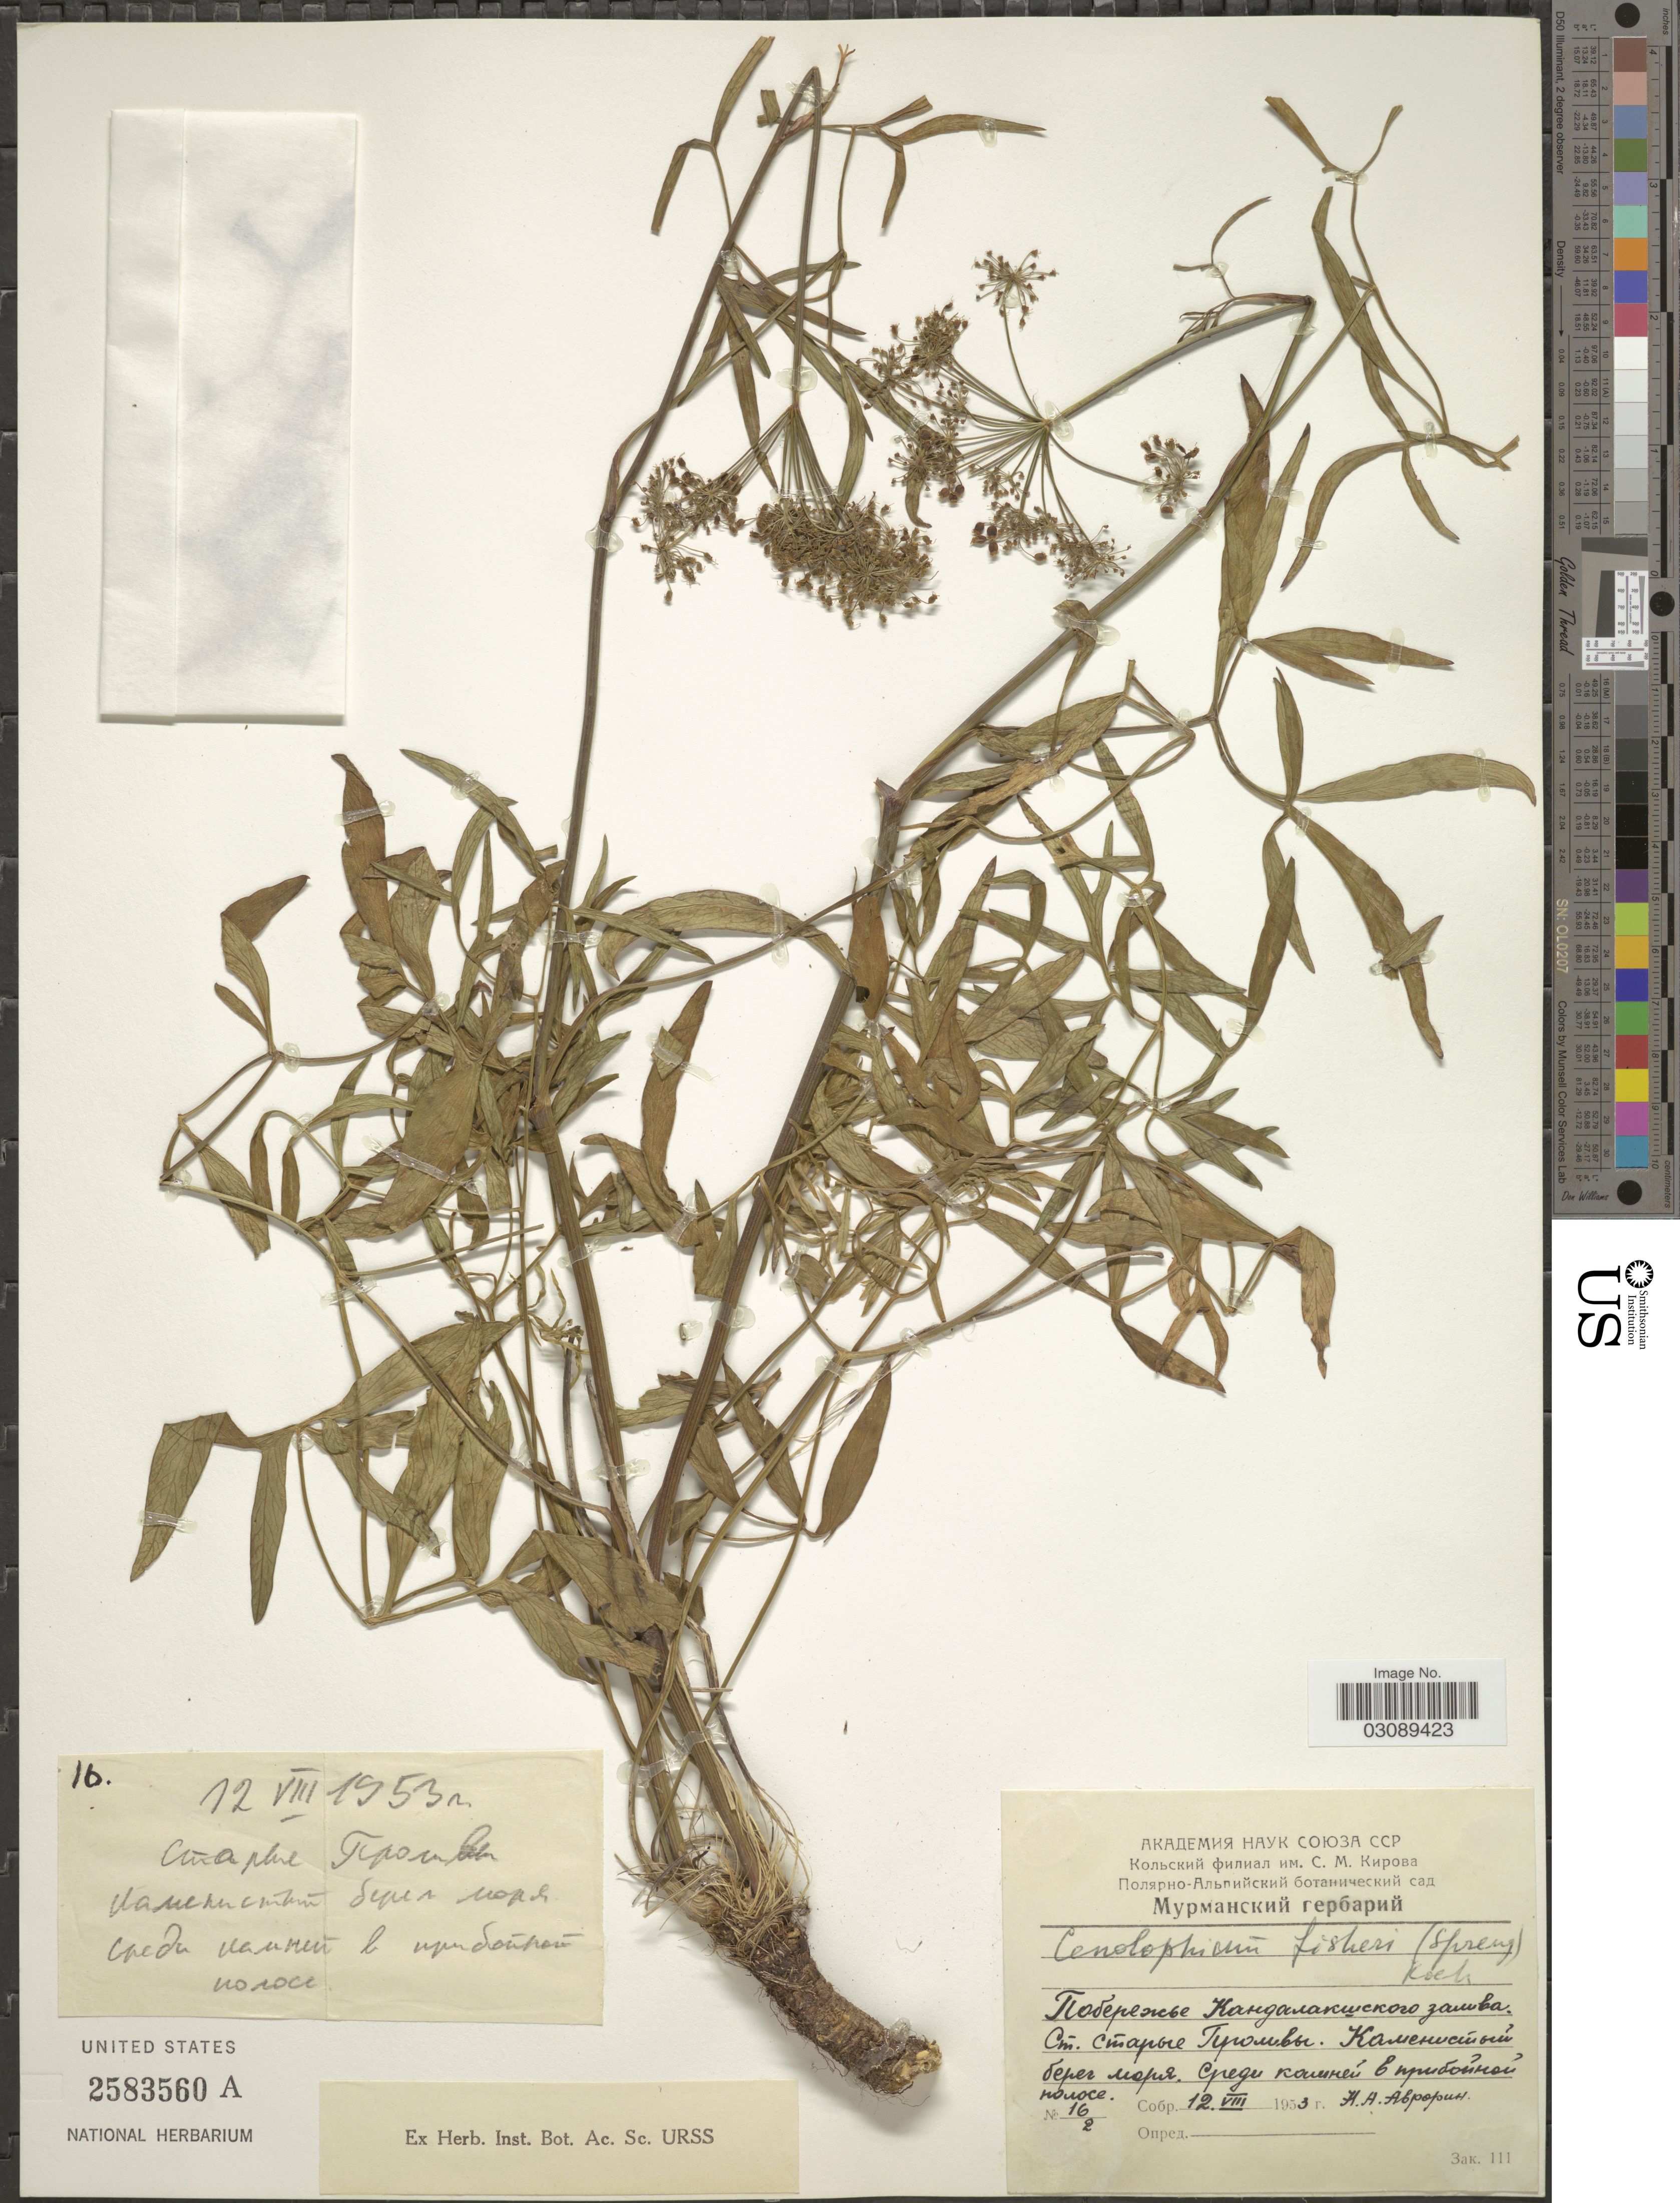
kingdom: Plantae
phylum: Tracheophyta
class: Magnoliopsida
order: Apiales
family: Apiaceae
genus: Cenolophium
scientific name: Cenolophium fischeri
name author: (Spreng.) W.D.J. Koch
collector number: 162*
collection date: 1953-08-12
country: U.S.S.R.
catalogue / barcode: US 2583560A